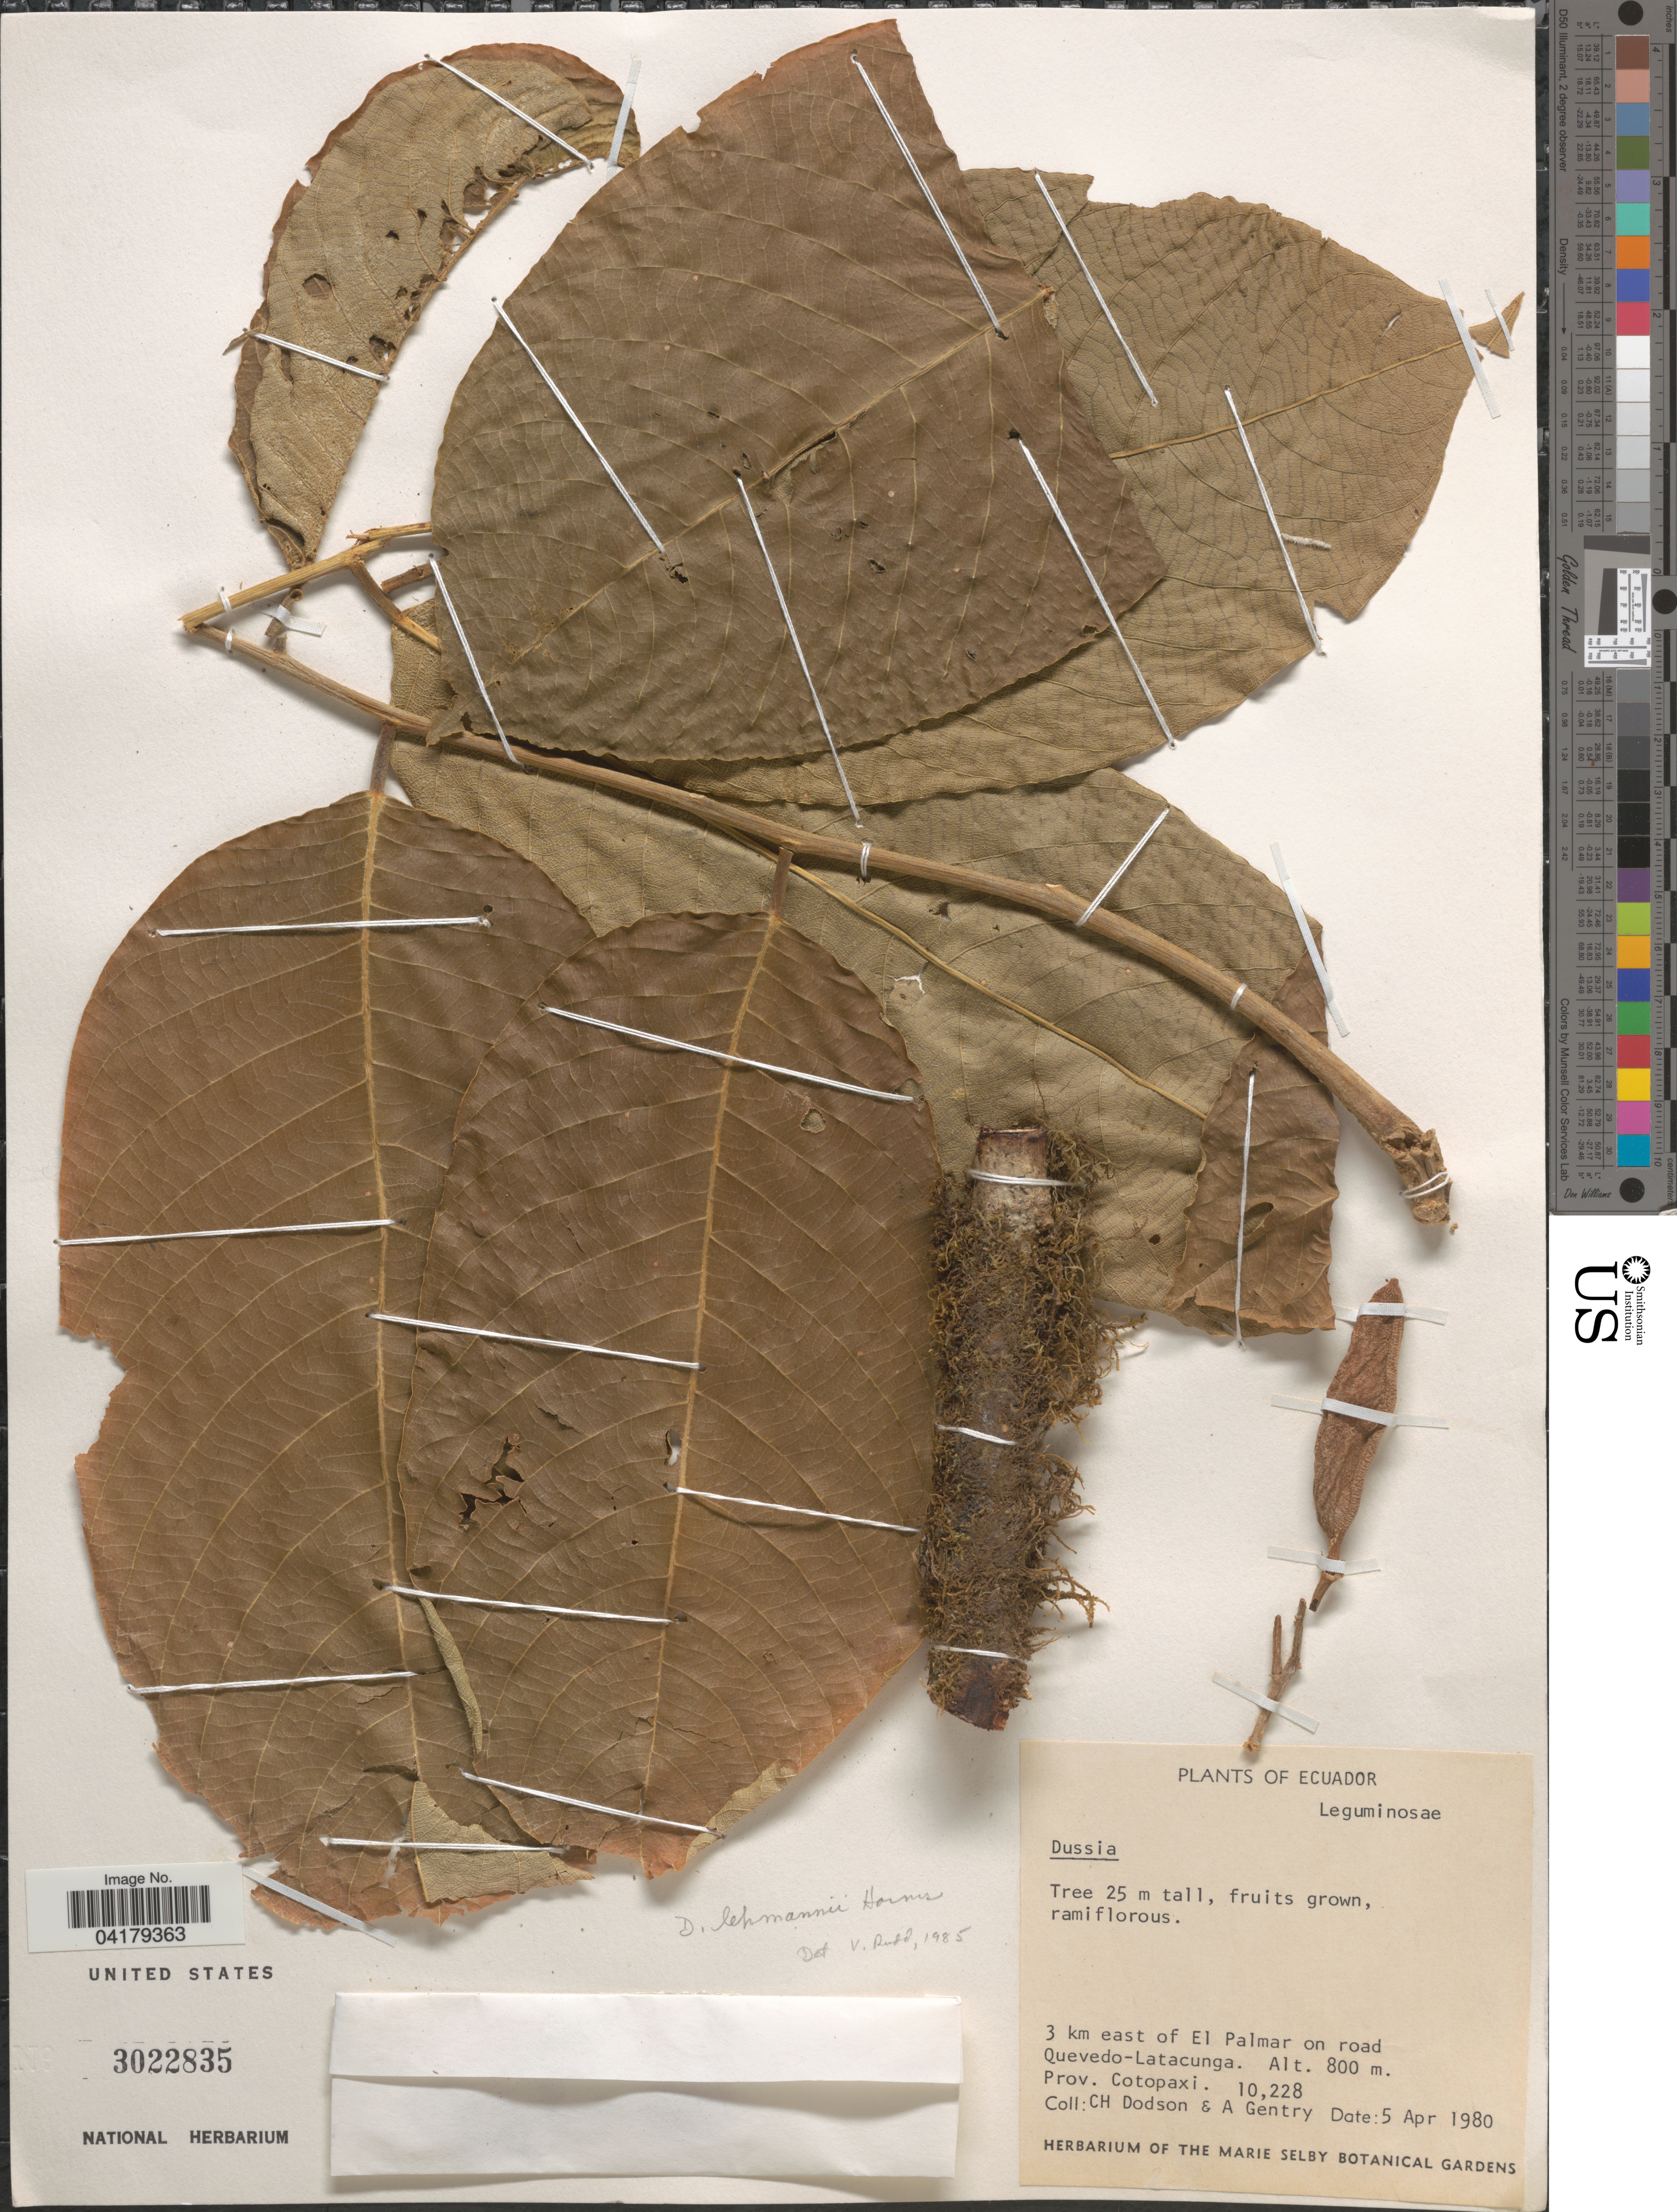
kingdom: Plantae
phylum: Tracheophyta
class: Magnoliopsida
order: Fabales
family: Fabaceae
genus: Dussia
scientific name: Dussia lehmannii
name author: Harms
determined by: Rudd, V. E.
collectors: C. H. Dodson & A. H. Gentry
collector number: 10228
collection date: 1980-04-05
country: Ecuador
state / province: Cotopaxi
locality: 3 km east of El Palmar on road Quevedo-Latacunga.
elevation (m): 800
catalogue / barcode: US 3022835